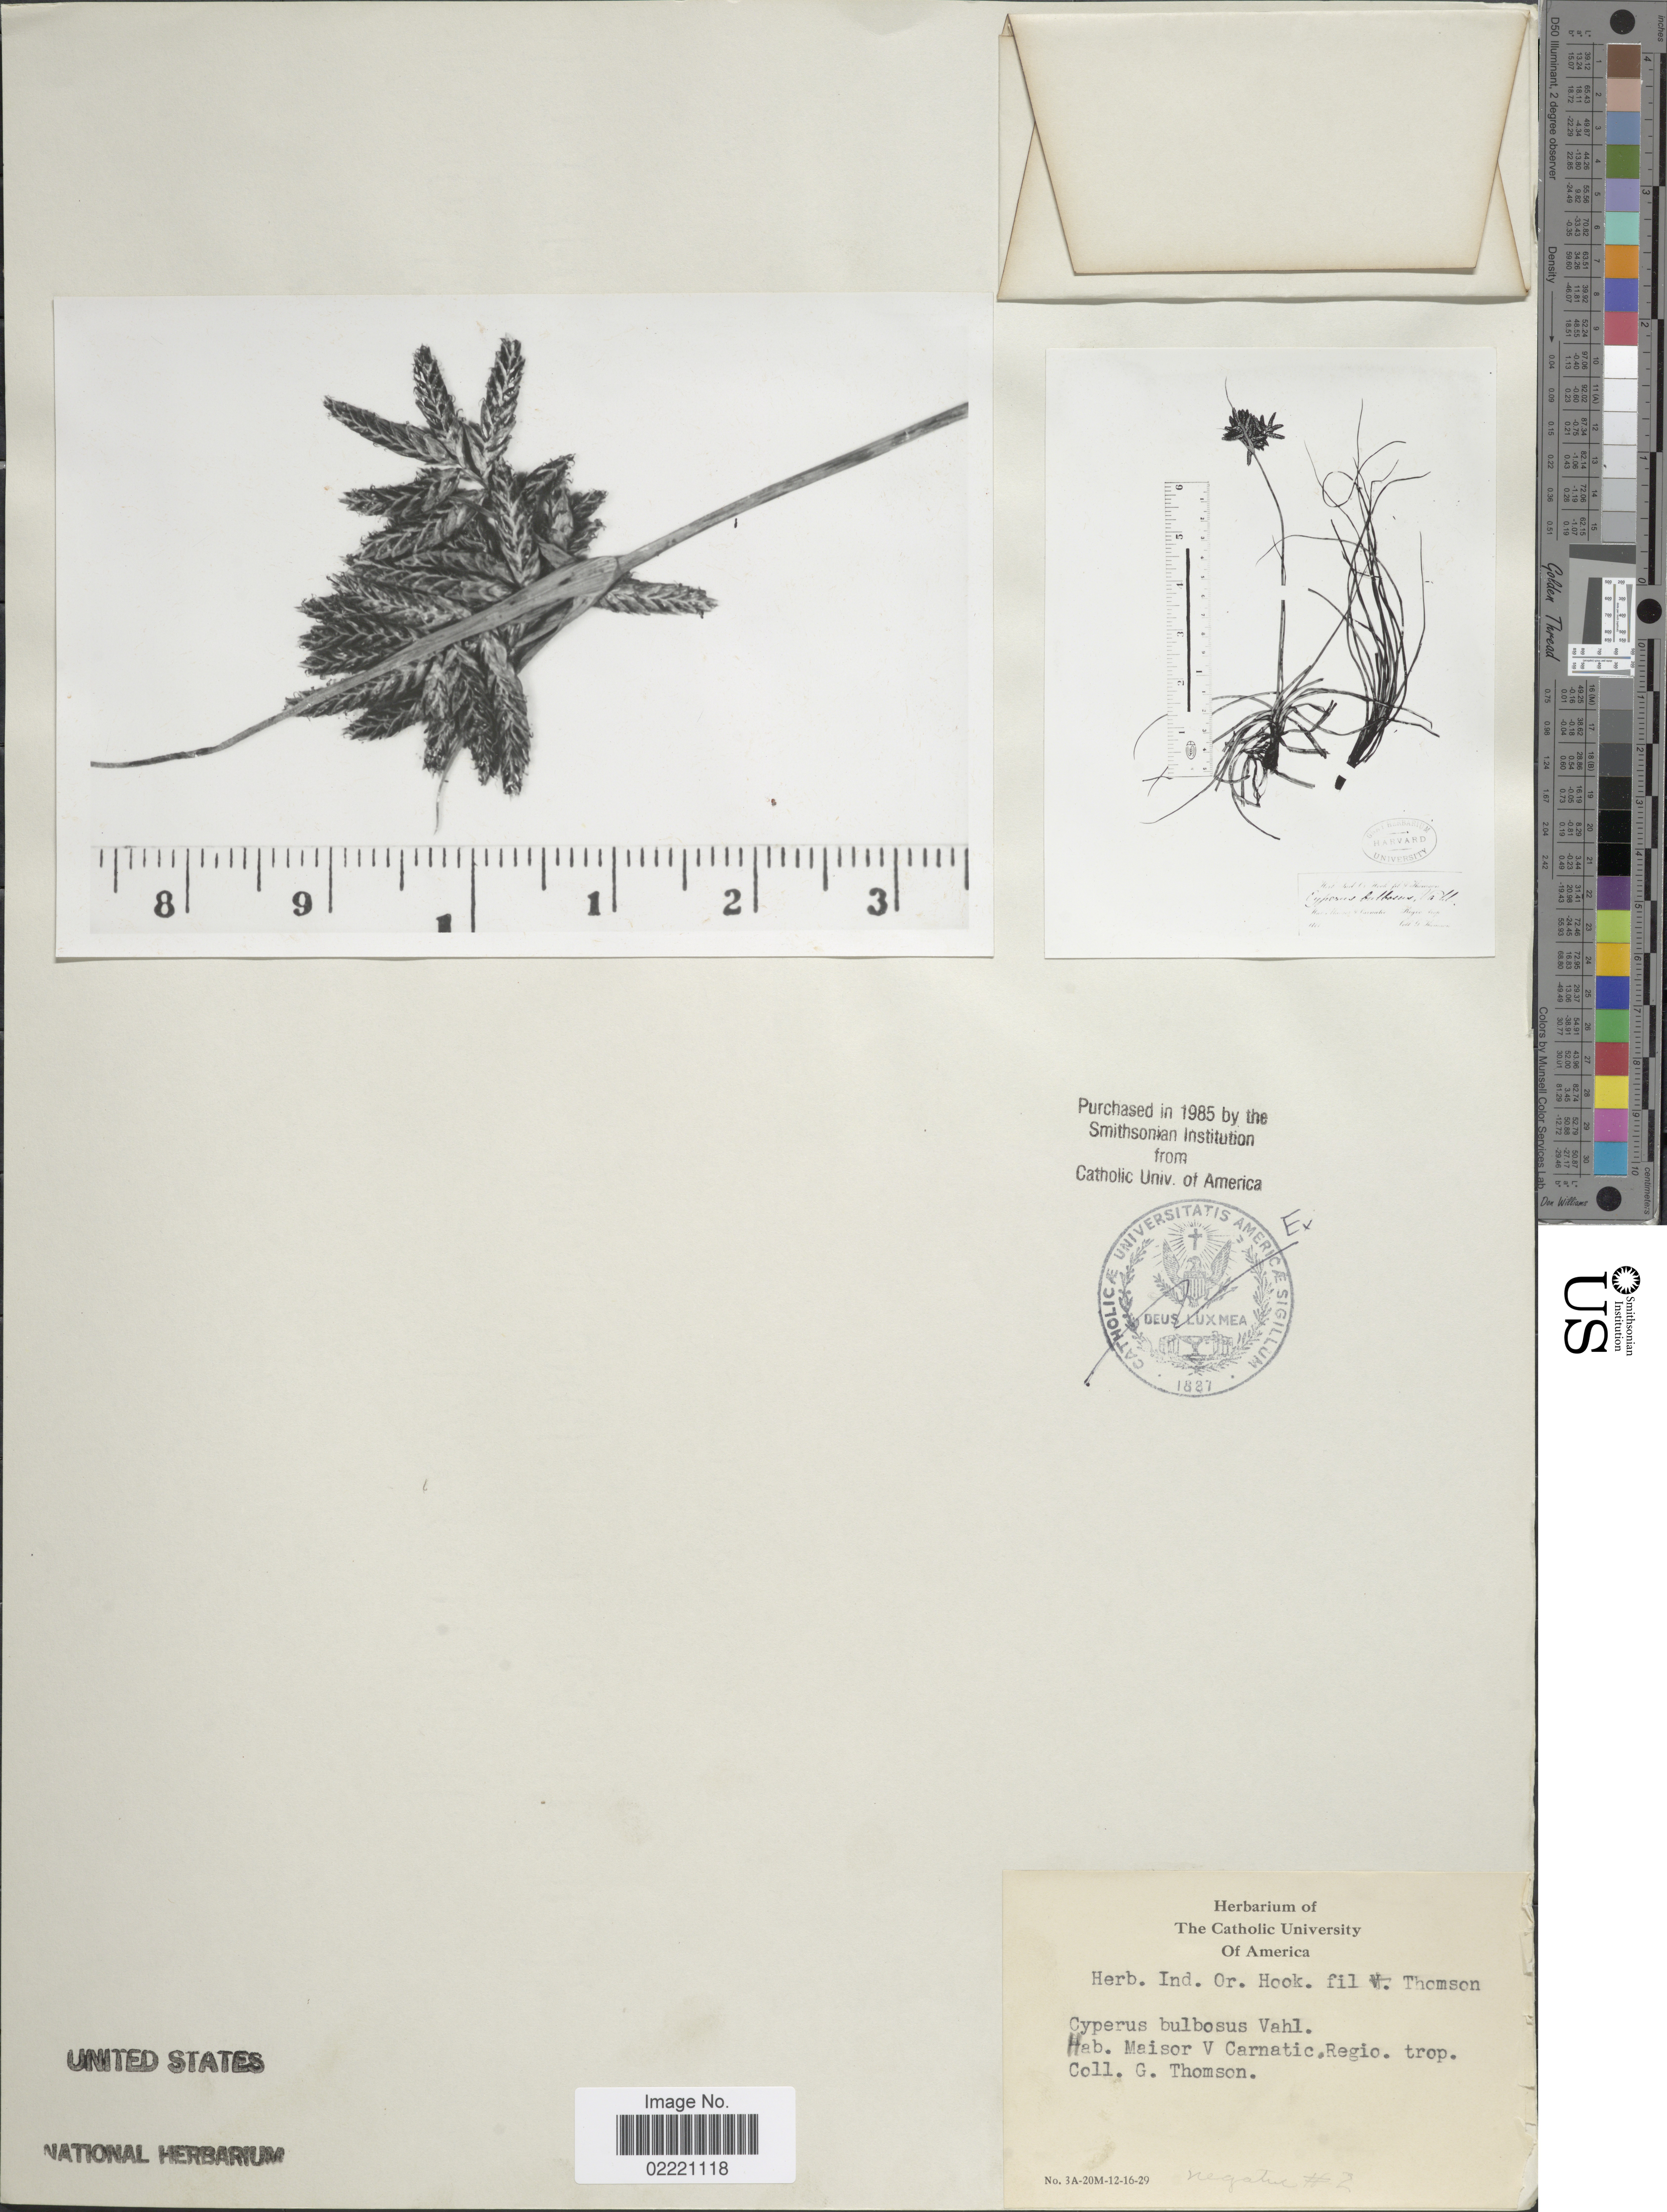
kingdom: Plantae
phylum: Tracheophyta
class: Liliopsida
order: Poales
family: Cyperaceae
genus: Cyperus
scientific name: Cyperus bulbosus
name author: Vahl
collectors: G. Thomson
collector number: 2?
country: India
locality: Maisor V Carnatic, Regio. trop.